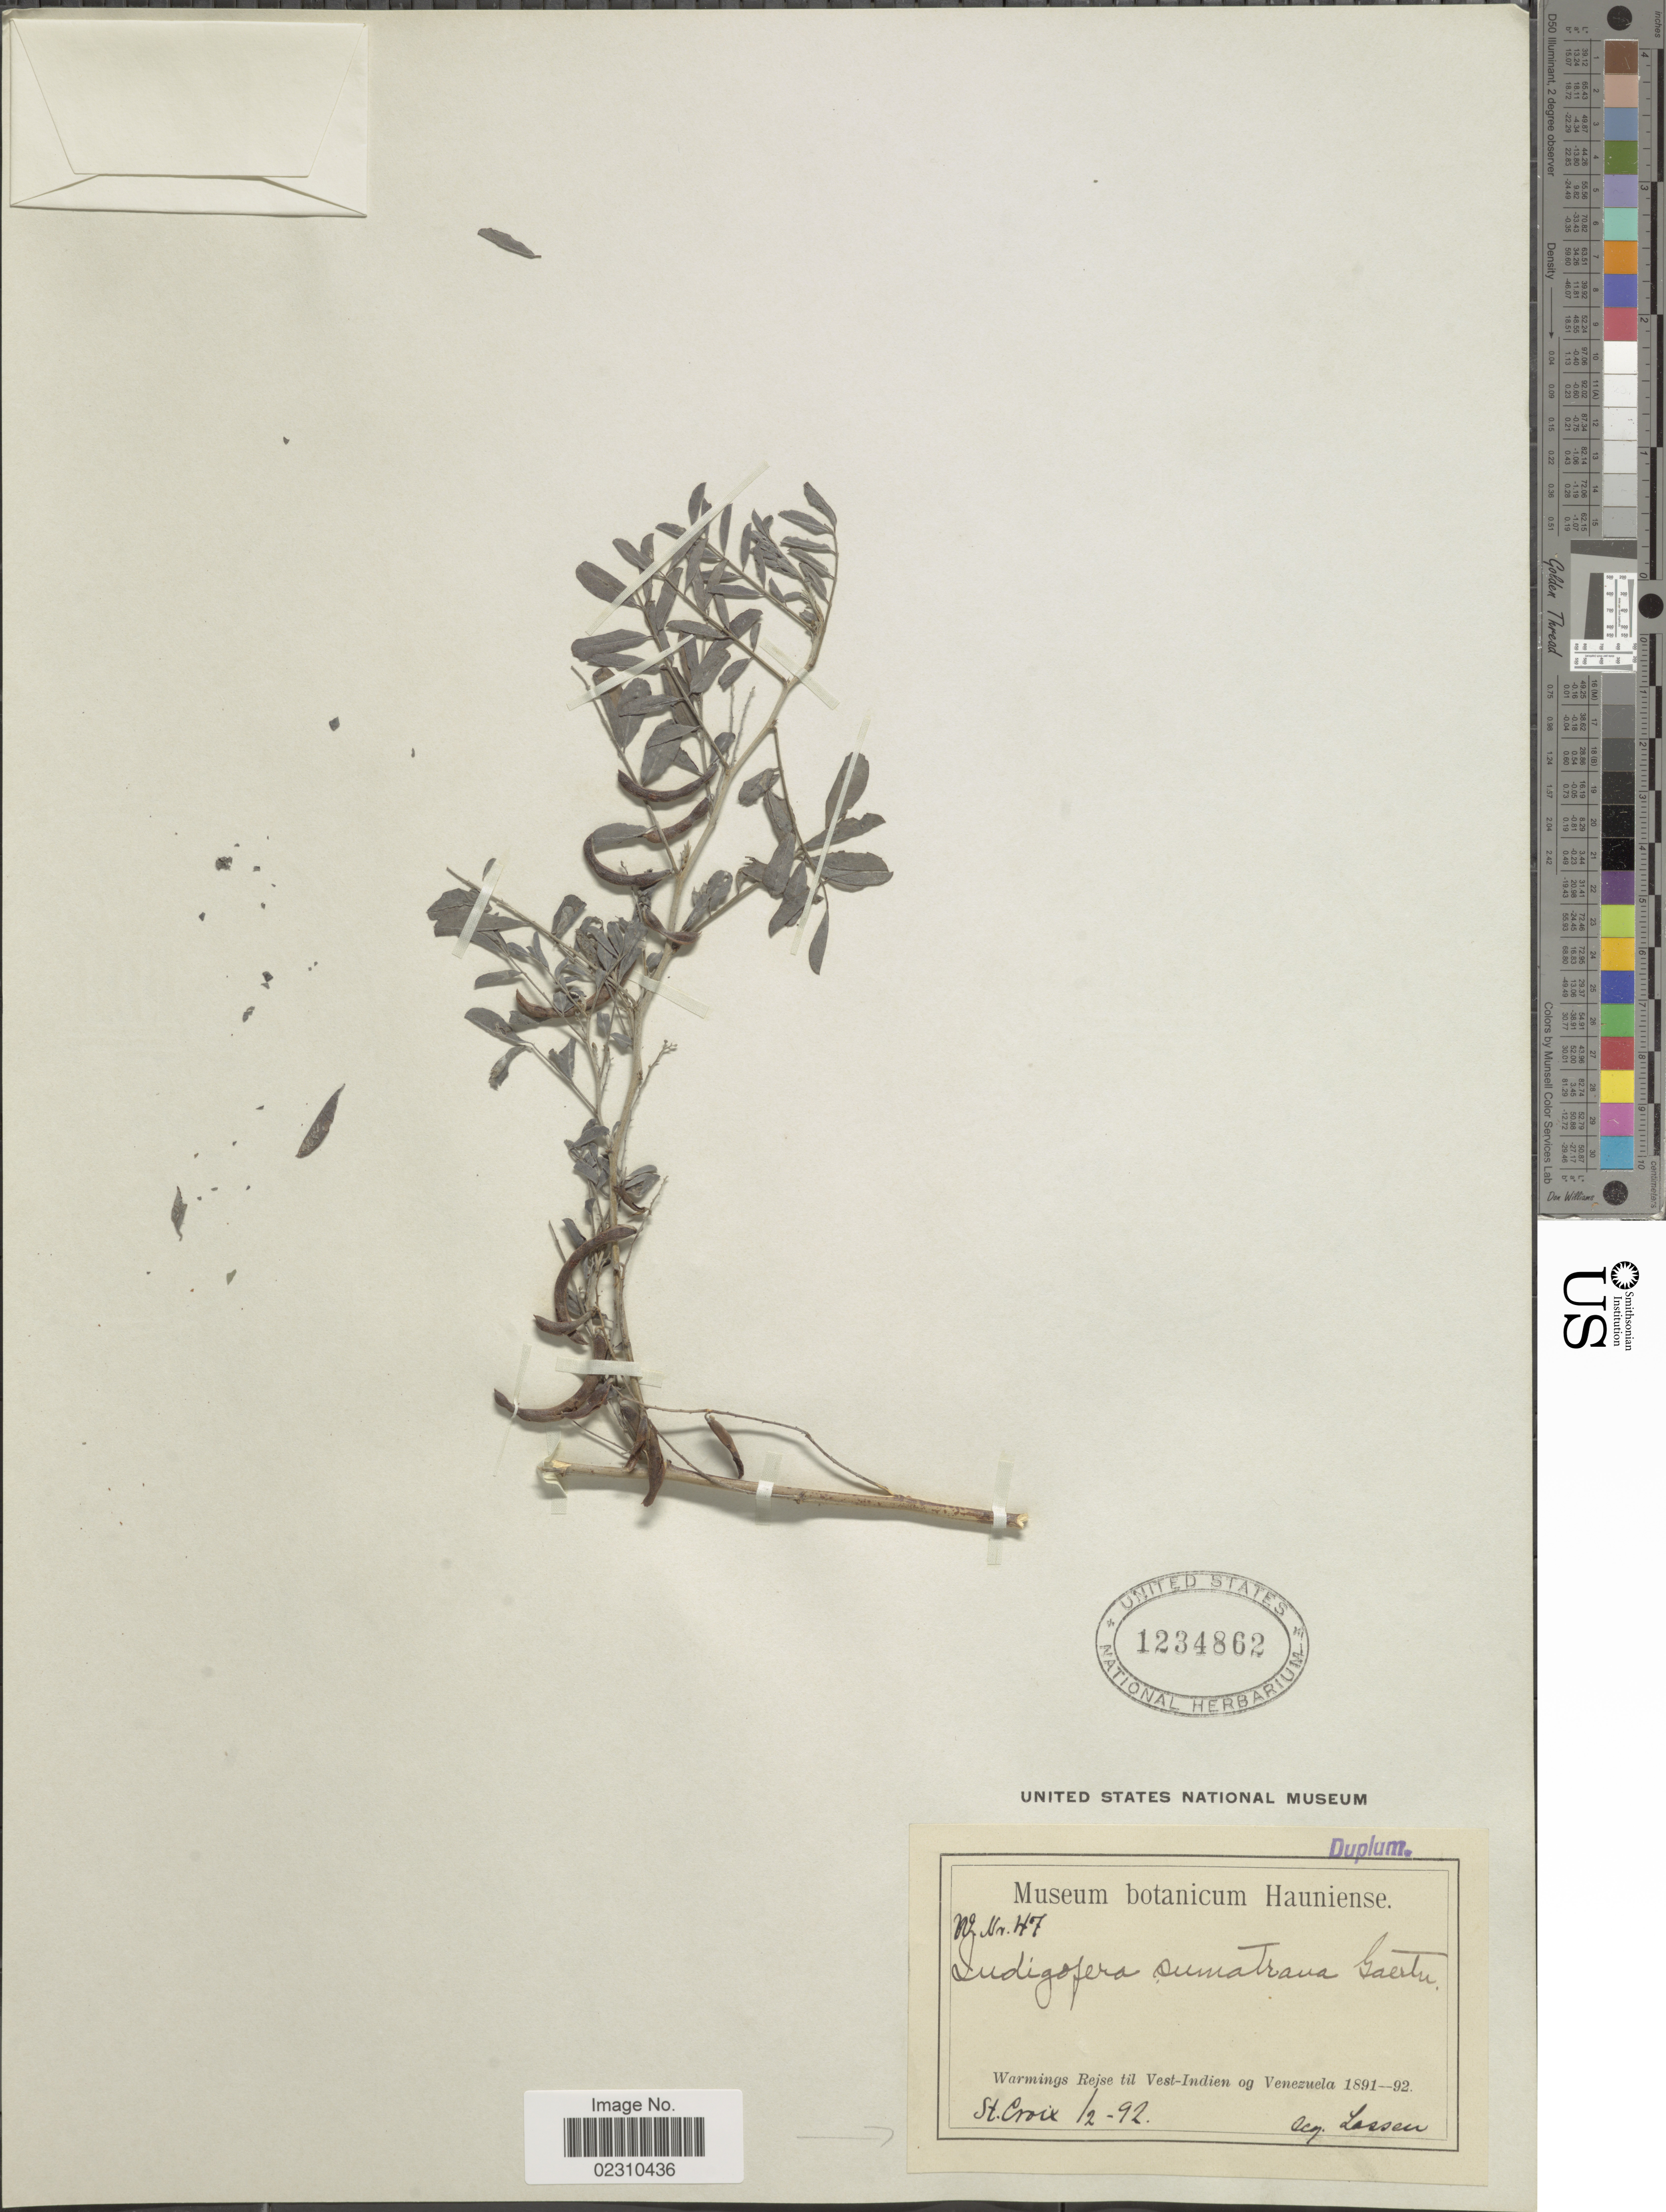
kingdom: Plantae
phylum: Tracheophyta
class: Magnoliopsida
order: Fabales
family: Fabaceae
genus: Indigofera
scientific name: Indigofera sumatrana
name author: Gaertn.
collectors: Lassen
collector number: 47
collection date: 1892-02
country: Venezuela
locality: Vest -Indien, Venezuela. St. Croix.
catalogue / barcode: US 1234862